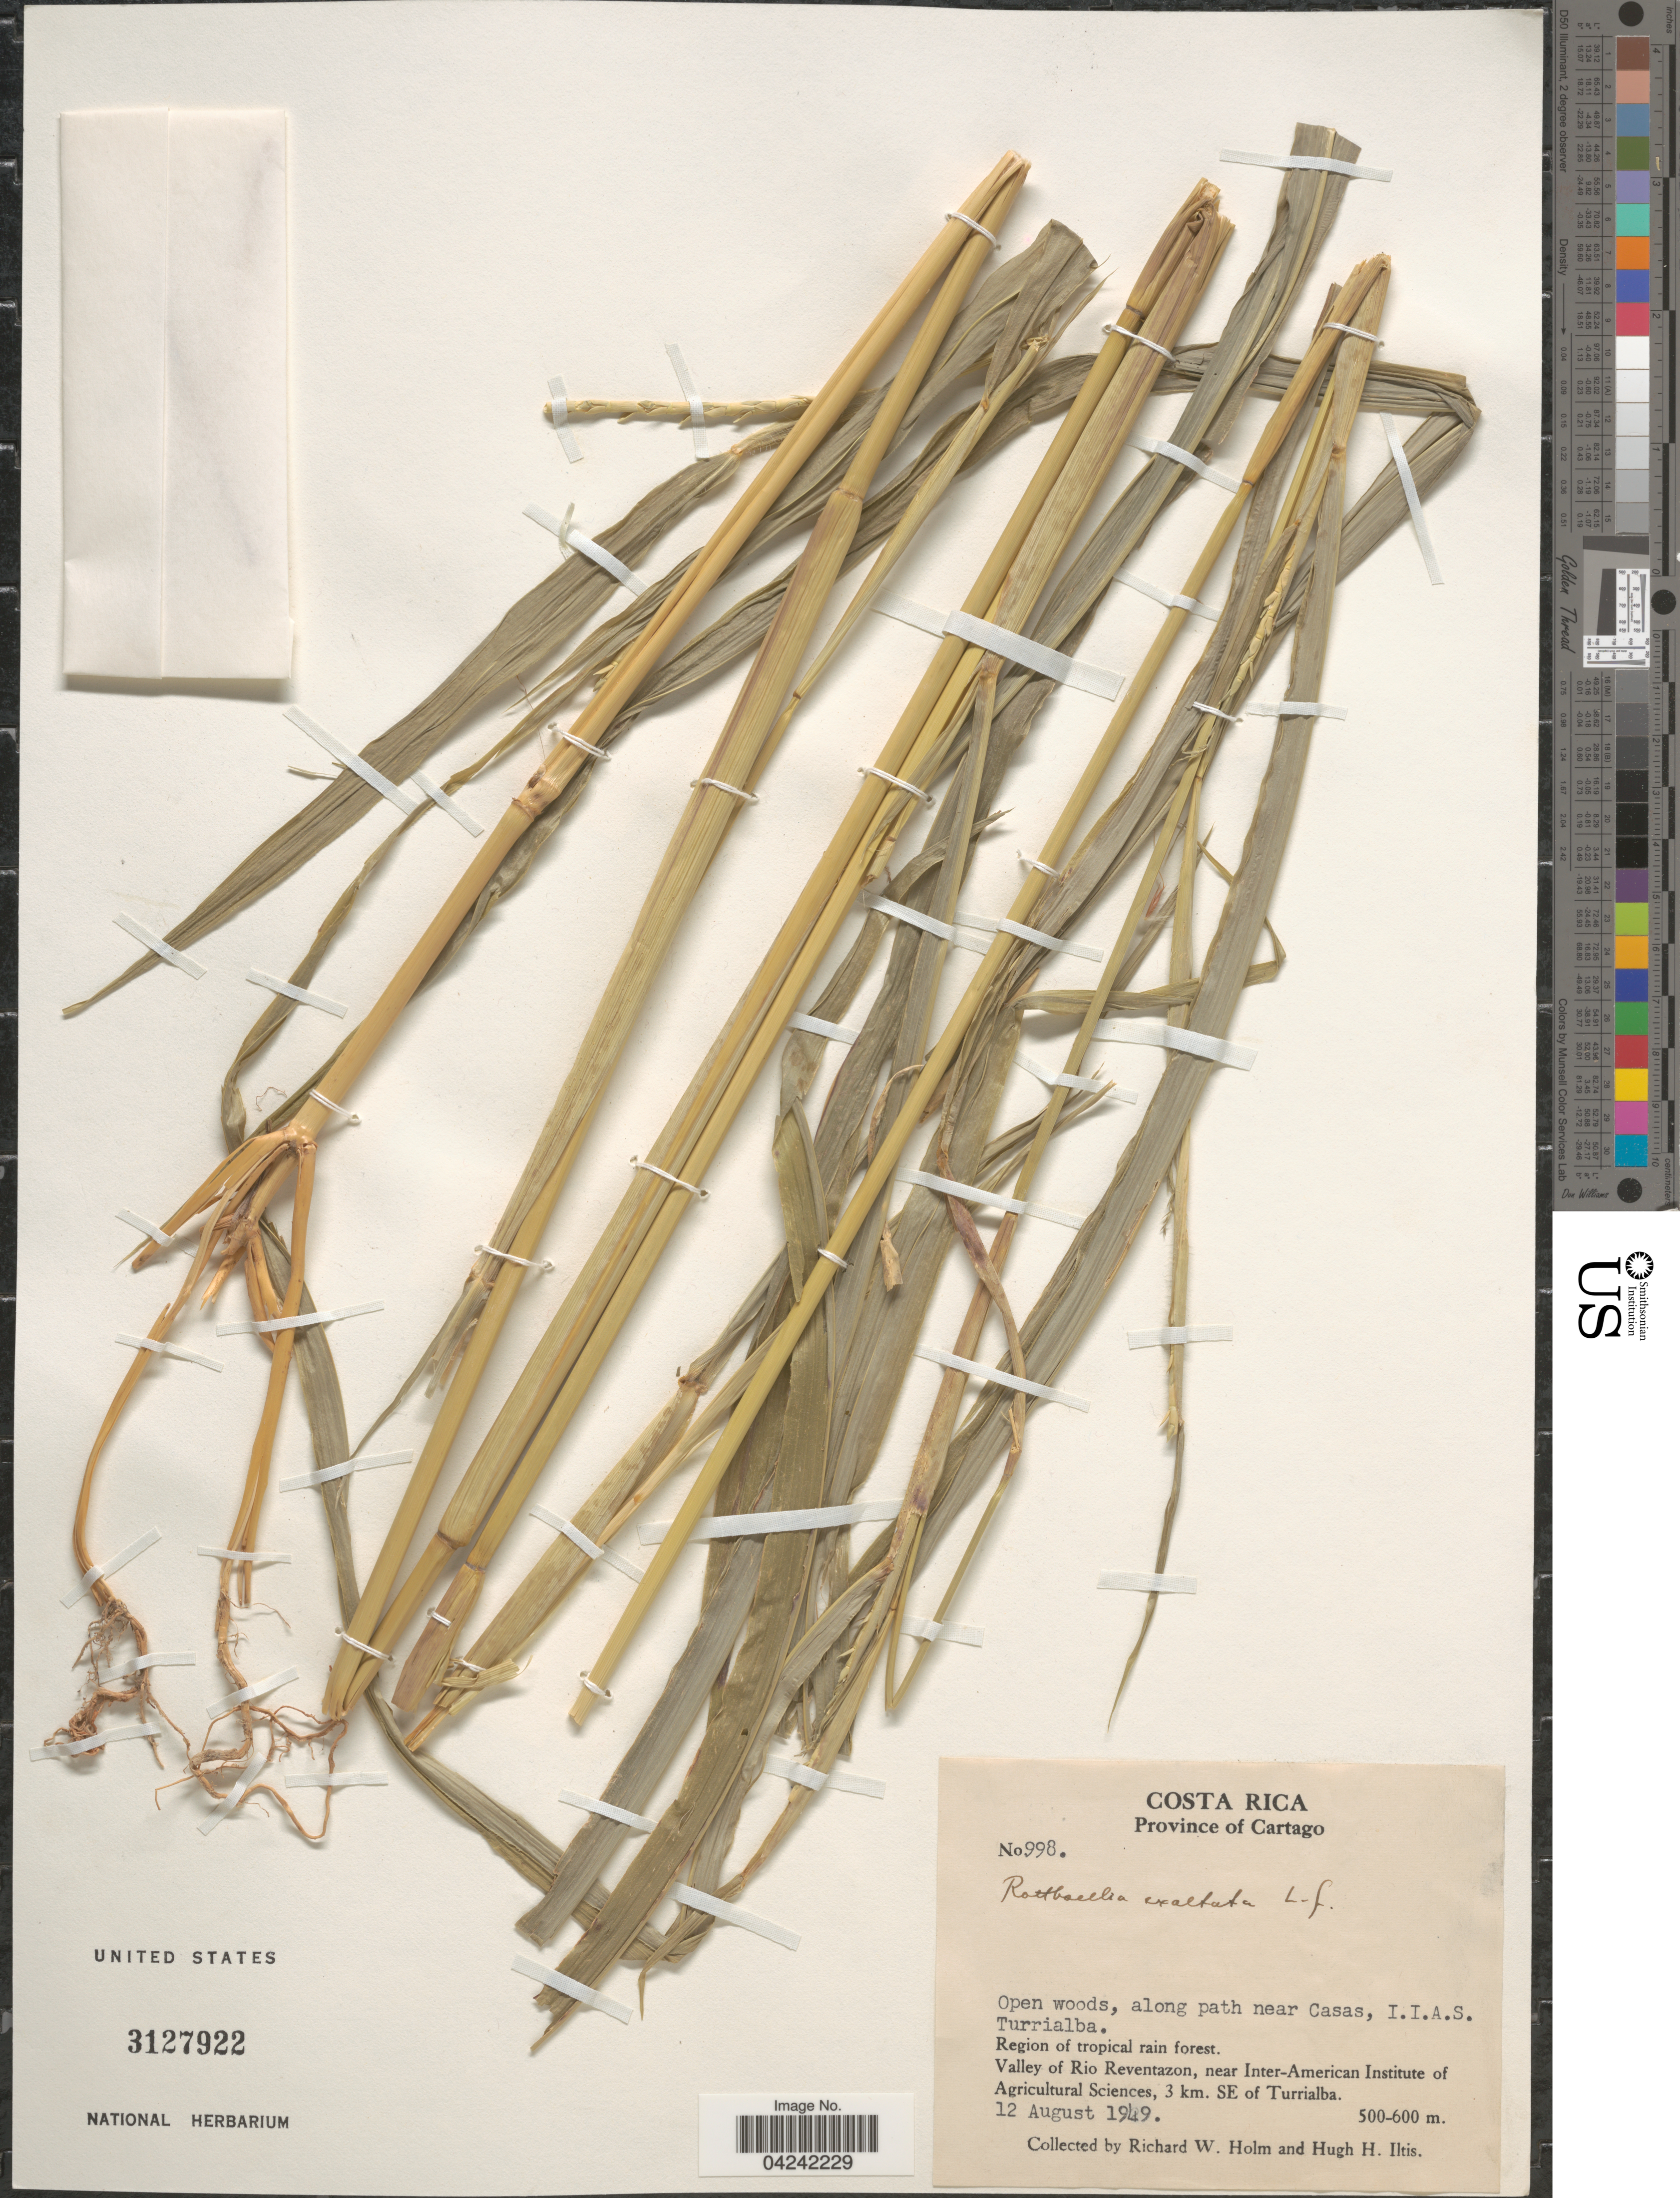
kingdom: Plantae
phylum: Tracheophyta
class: Liliopsida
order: Poales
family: Poaceae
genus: Rottboellia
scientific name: Rottboellia cochinchinensis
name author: (Lour.) Clayton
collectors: R. W. Holm & H. Iltis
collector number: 998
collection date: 1949-08-12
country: Costa Rica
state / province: Cartago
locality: Open woods, along path near Casas, I.I.A.S. Turrialba. Region of tropical rain forest. Valley of Rio Reventazon, near Inter-American Institute of Agricultural Sciences, 3 km. SE of Turrialba.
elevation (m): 500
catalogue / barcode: US 3127922